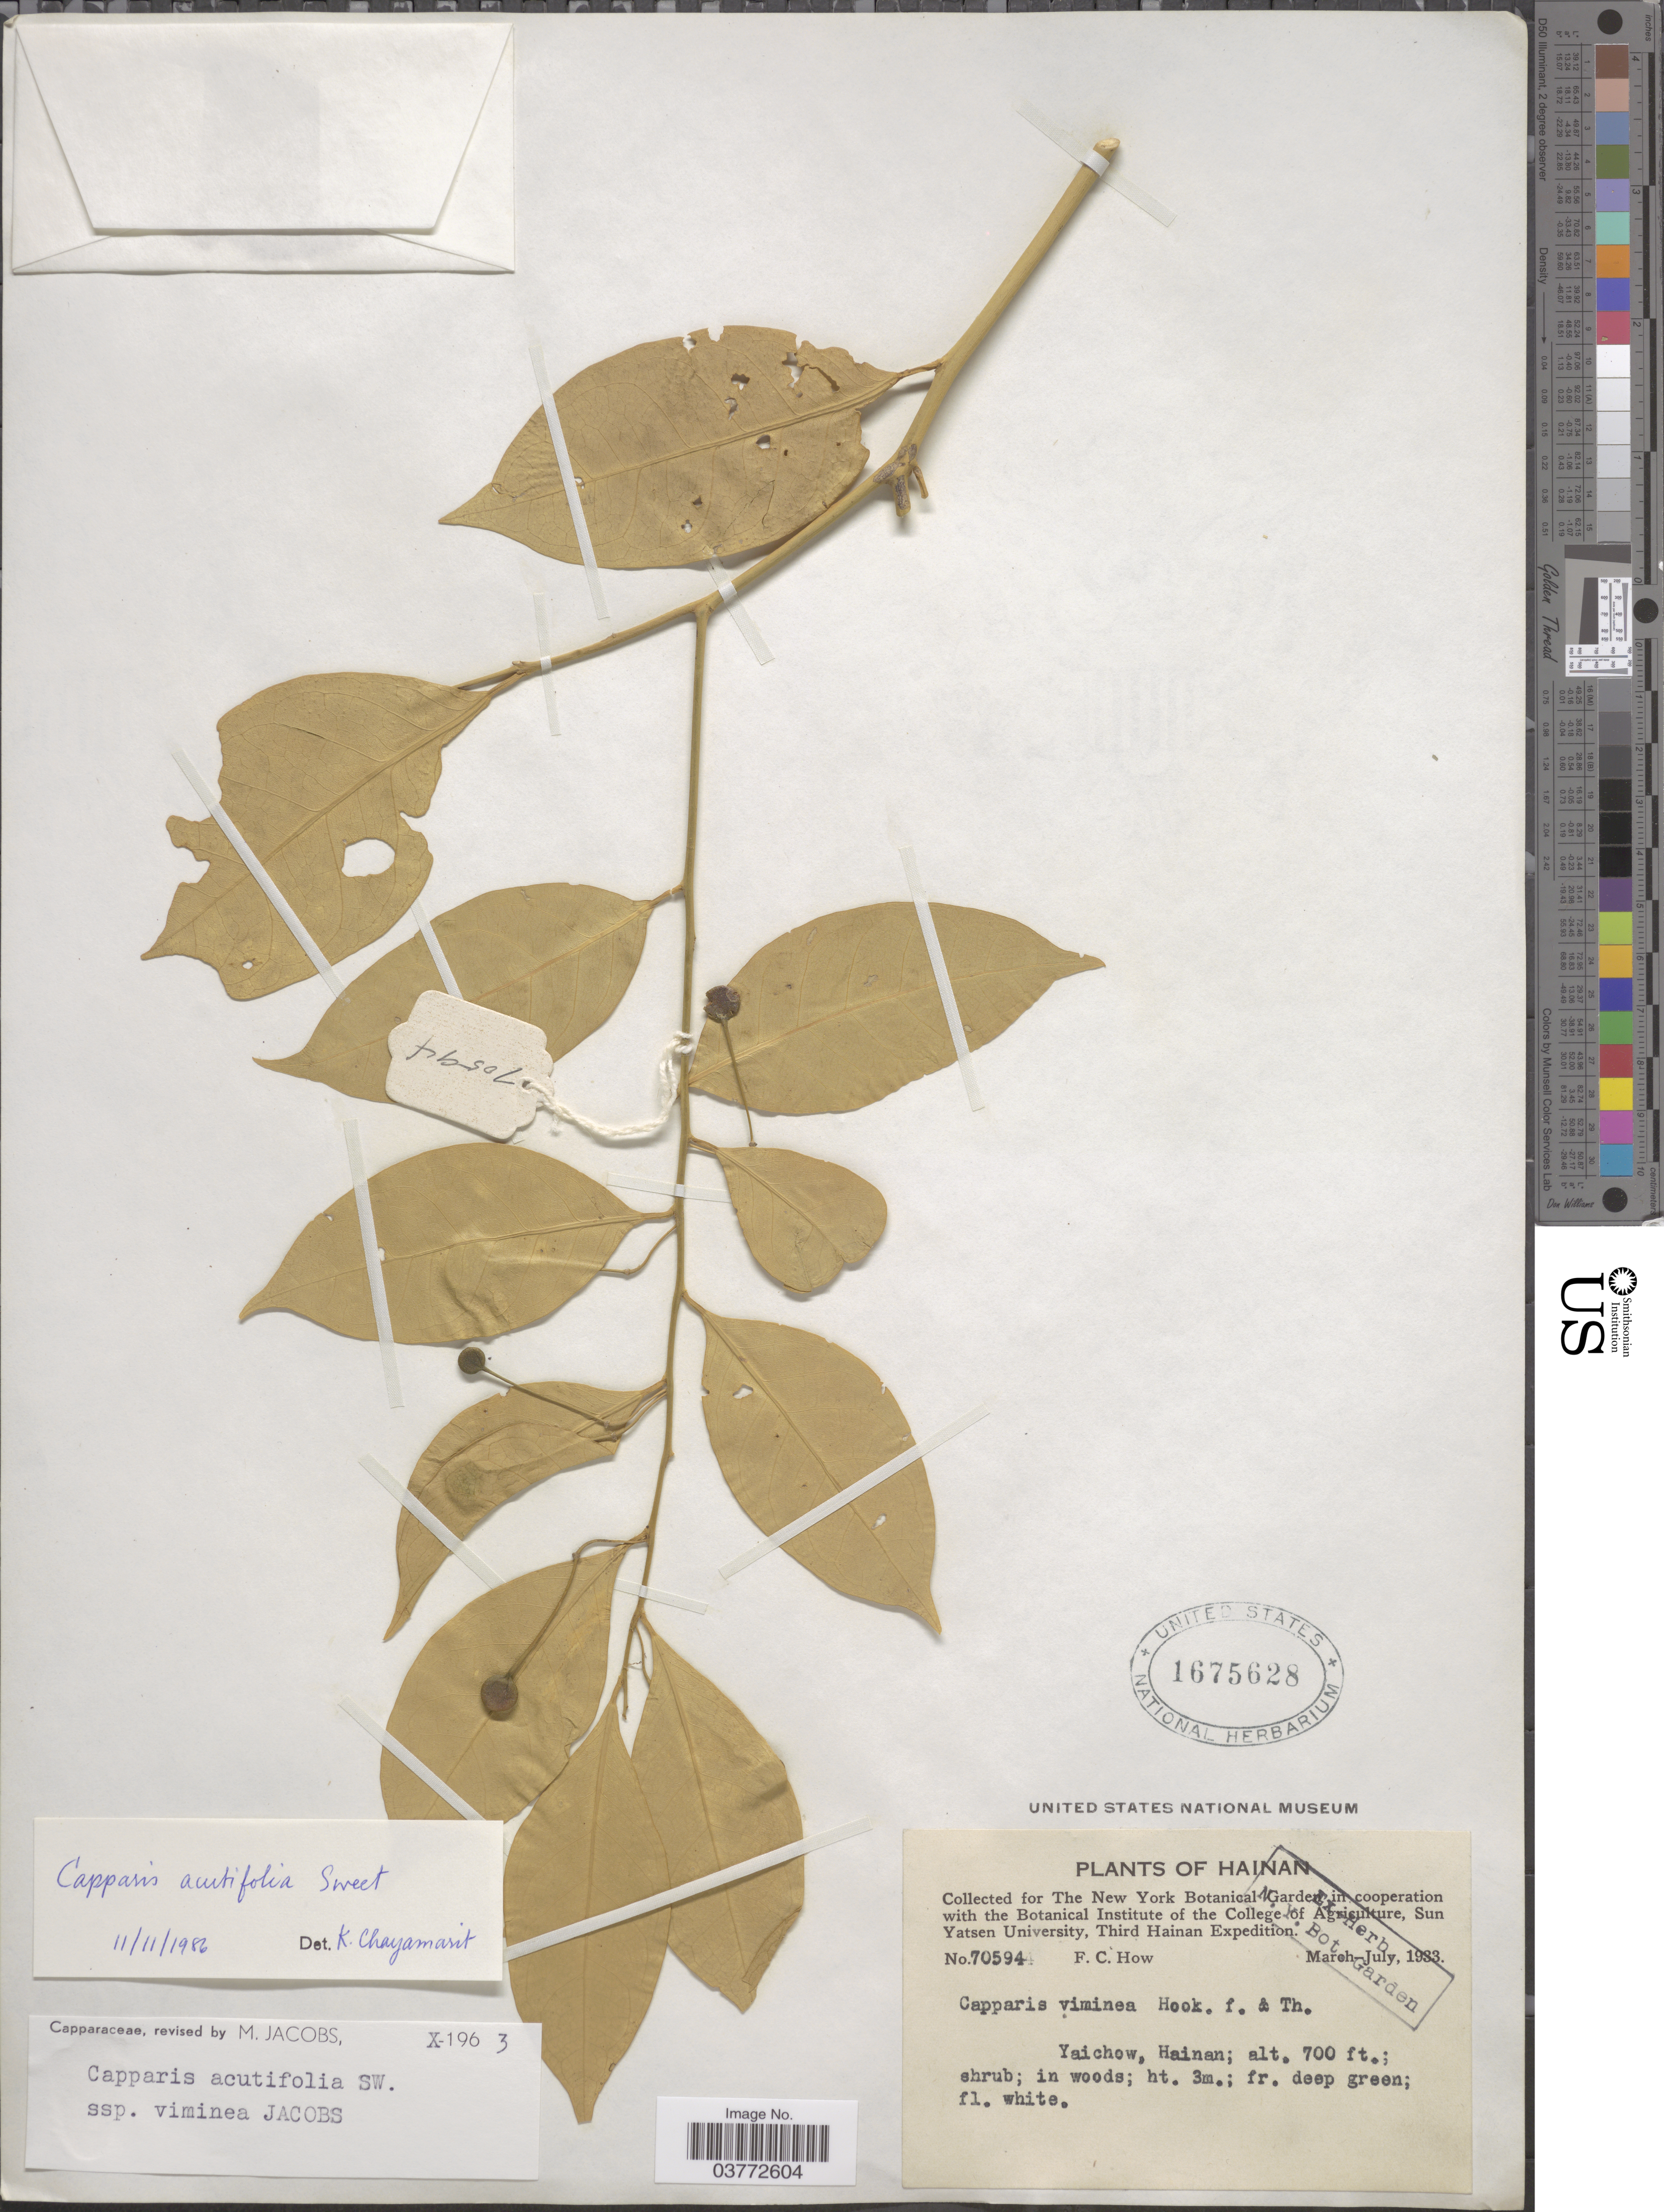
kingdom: Plantae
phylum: Tracheophyta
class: Magnoliopsida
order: Brassicales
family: Capparaceae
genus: Capparis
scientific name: Capparis acutifolia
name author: J.F. Macbr.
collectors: F. C. How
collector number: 70594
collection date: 1933-03/1933-07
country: China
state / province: Hainan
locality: Yaichow.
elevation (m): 213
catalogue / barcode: US 1675628